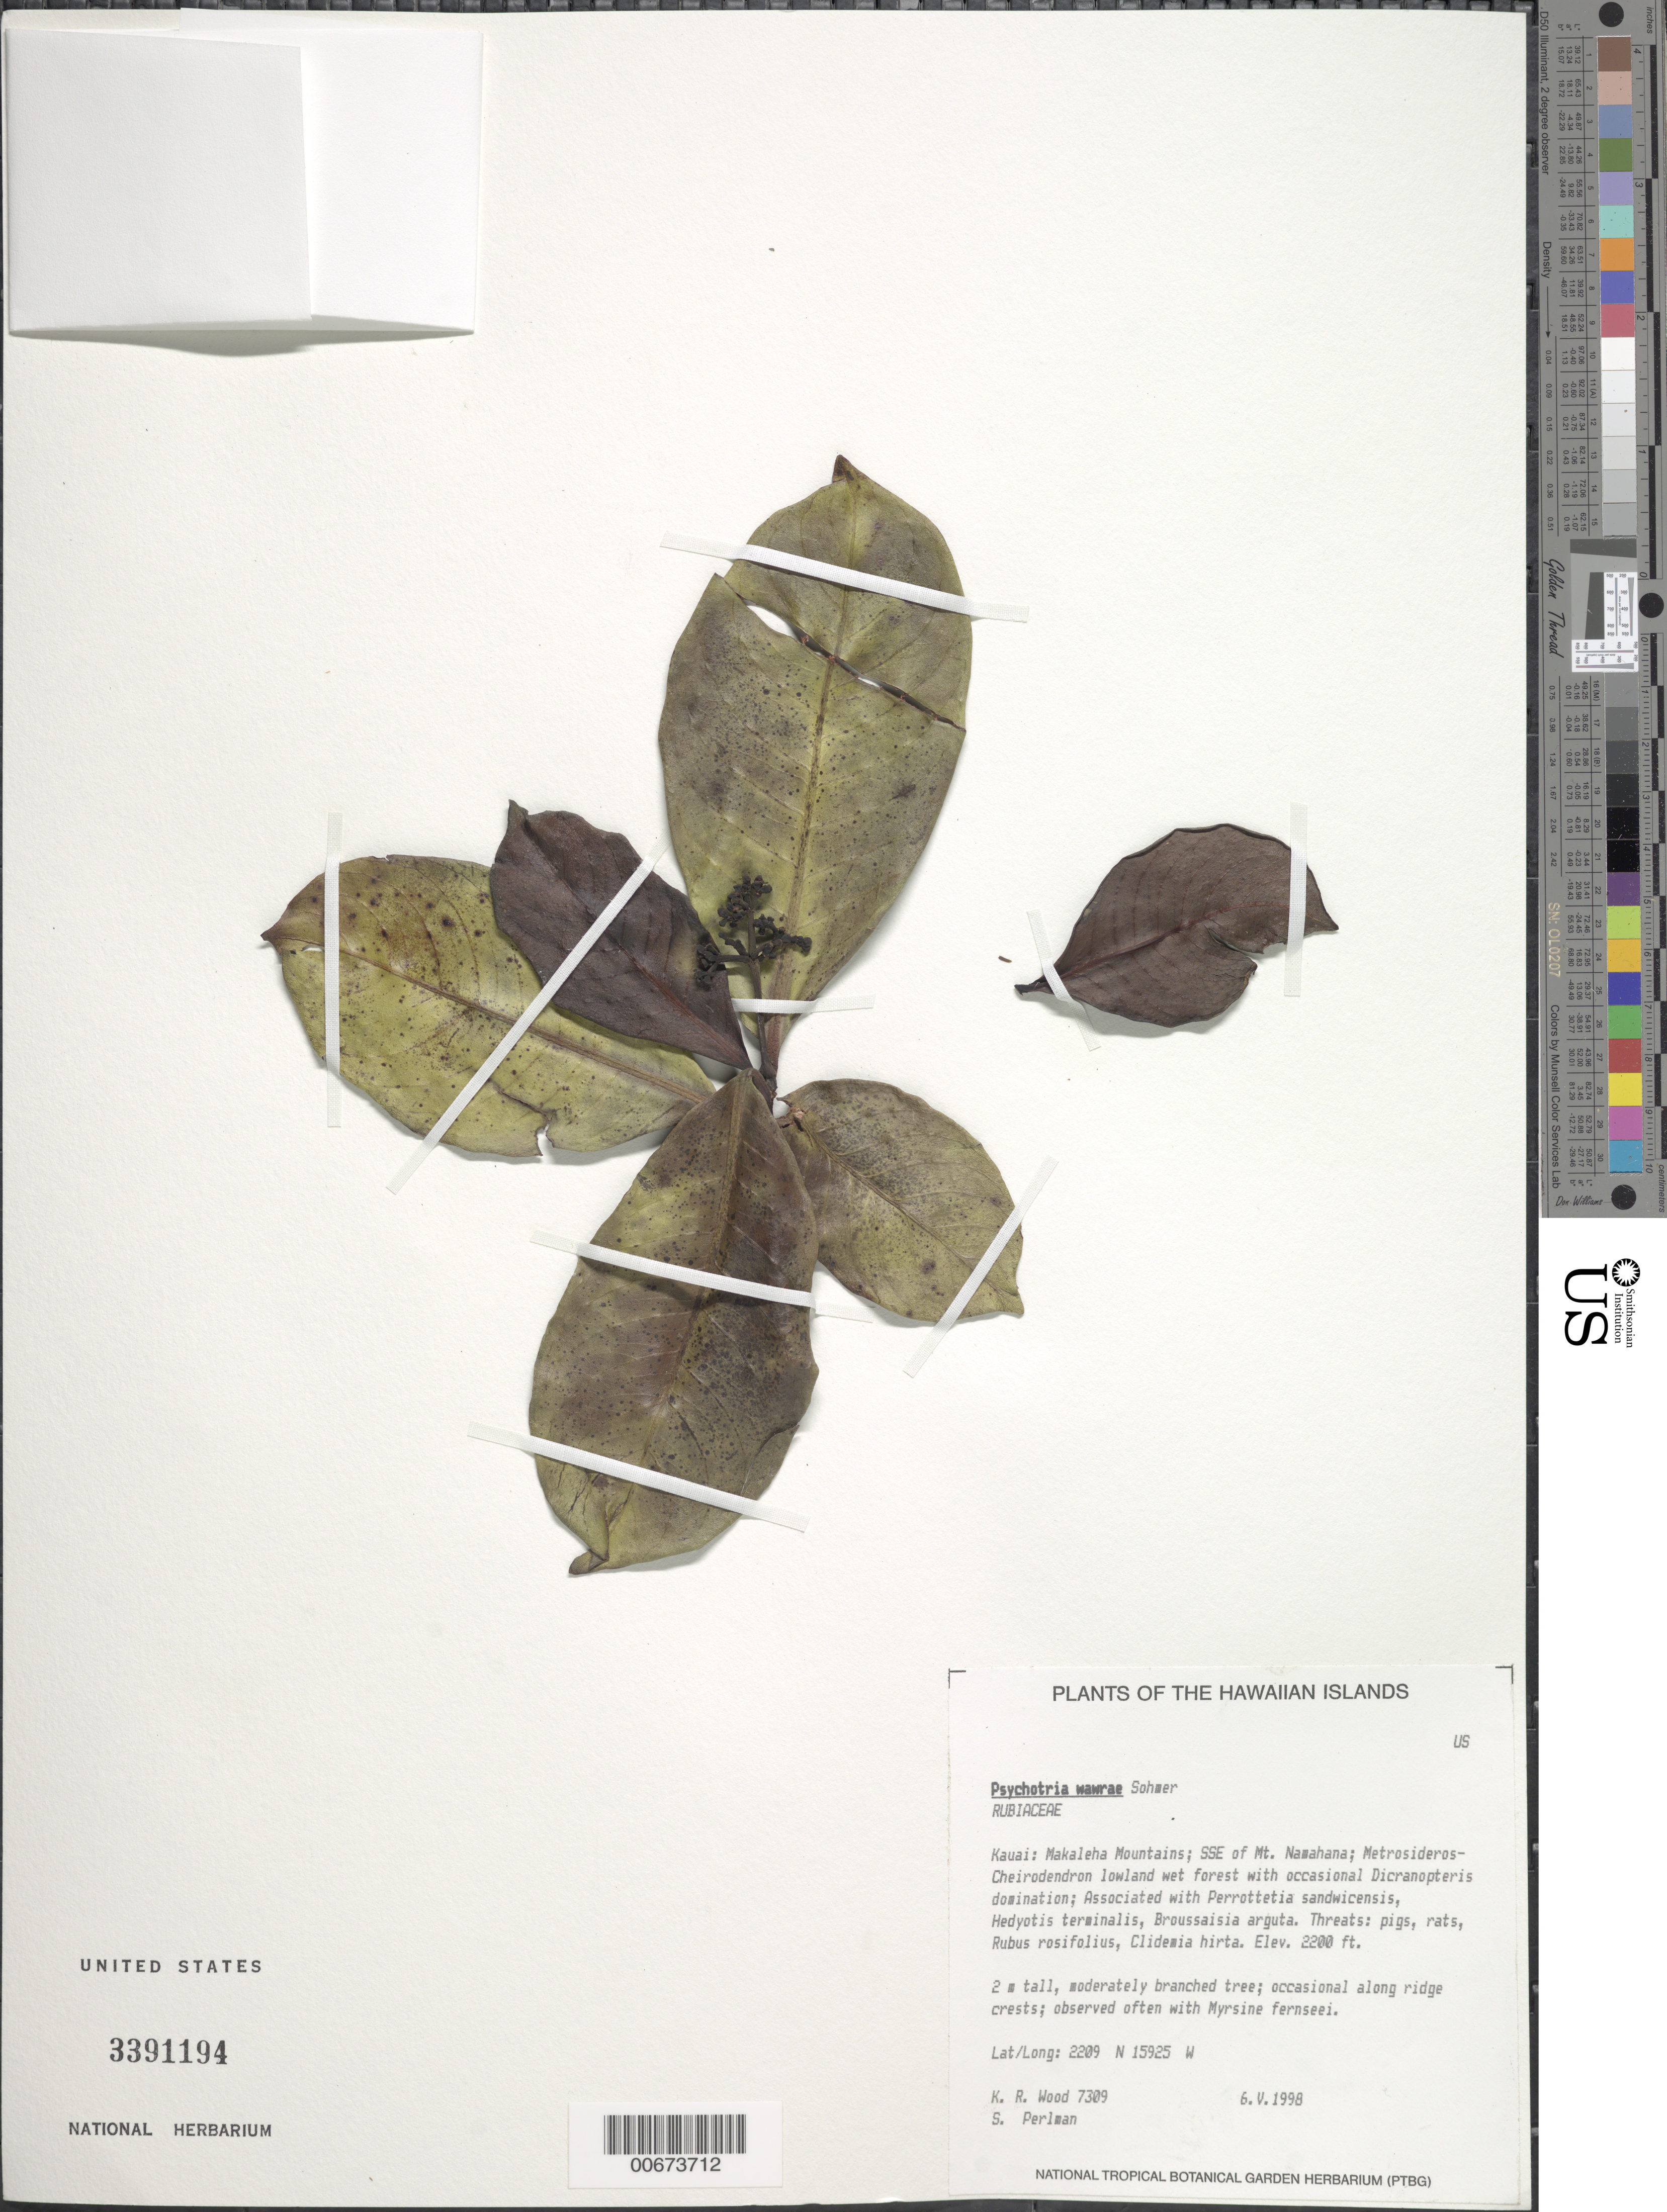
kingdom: Plantae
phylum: Tracheophyta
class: Magnoliopsida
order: Gentianales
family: Rubiaceae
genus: Psychotria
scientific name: Psychotria wawrae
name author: Sohmer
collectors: K. R. Wood & S. P. Perlman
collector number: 7309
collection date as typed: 6 May 1998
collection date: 1998-05-06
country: United States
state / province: Hawaii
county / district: Kauai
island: Kaua'i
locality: Makaleha Mountains; SSE of Mt. Namahana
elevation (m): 671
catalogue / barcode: US 3391194